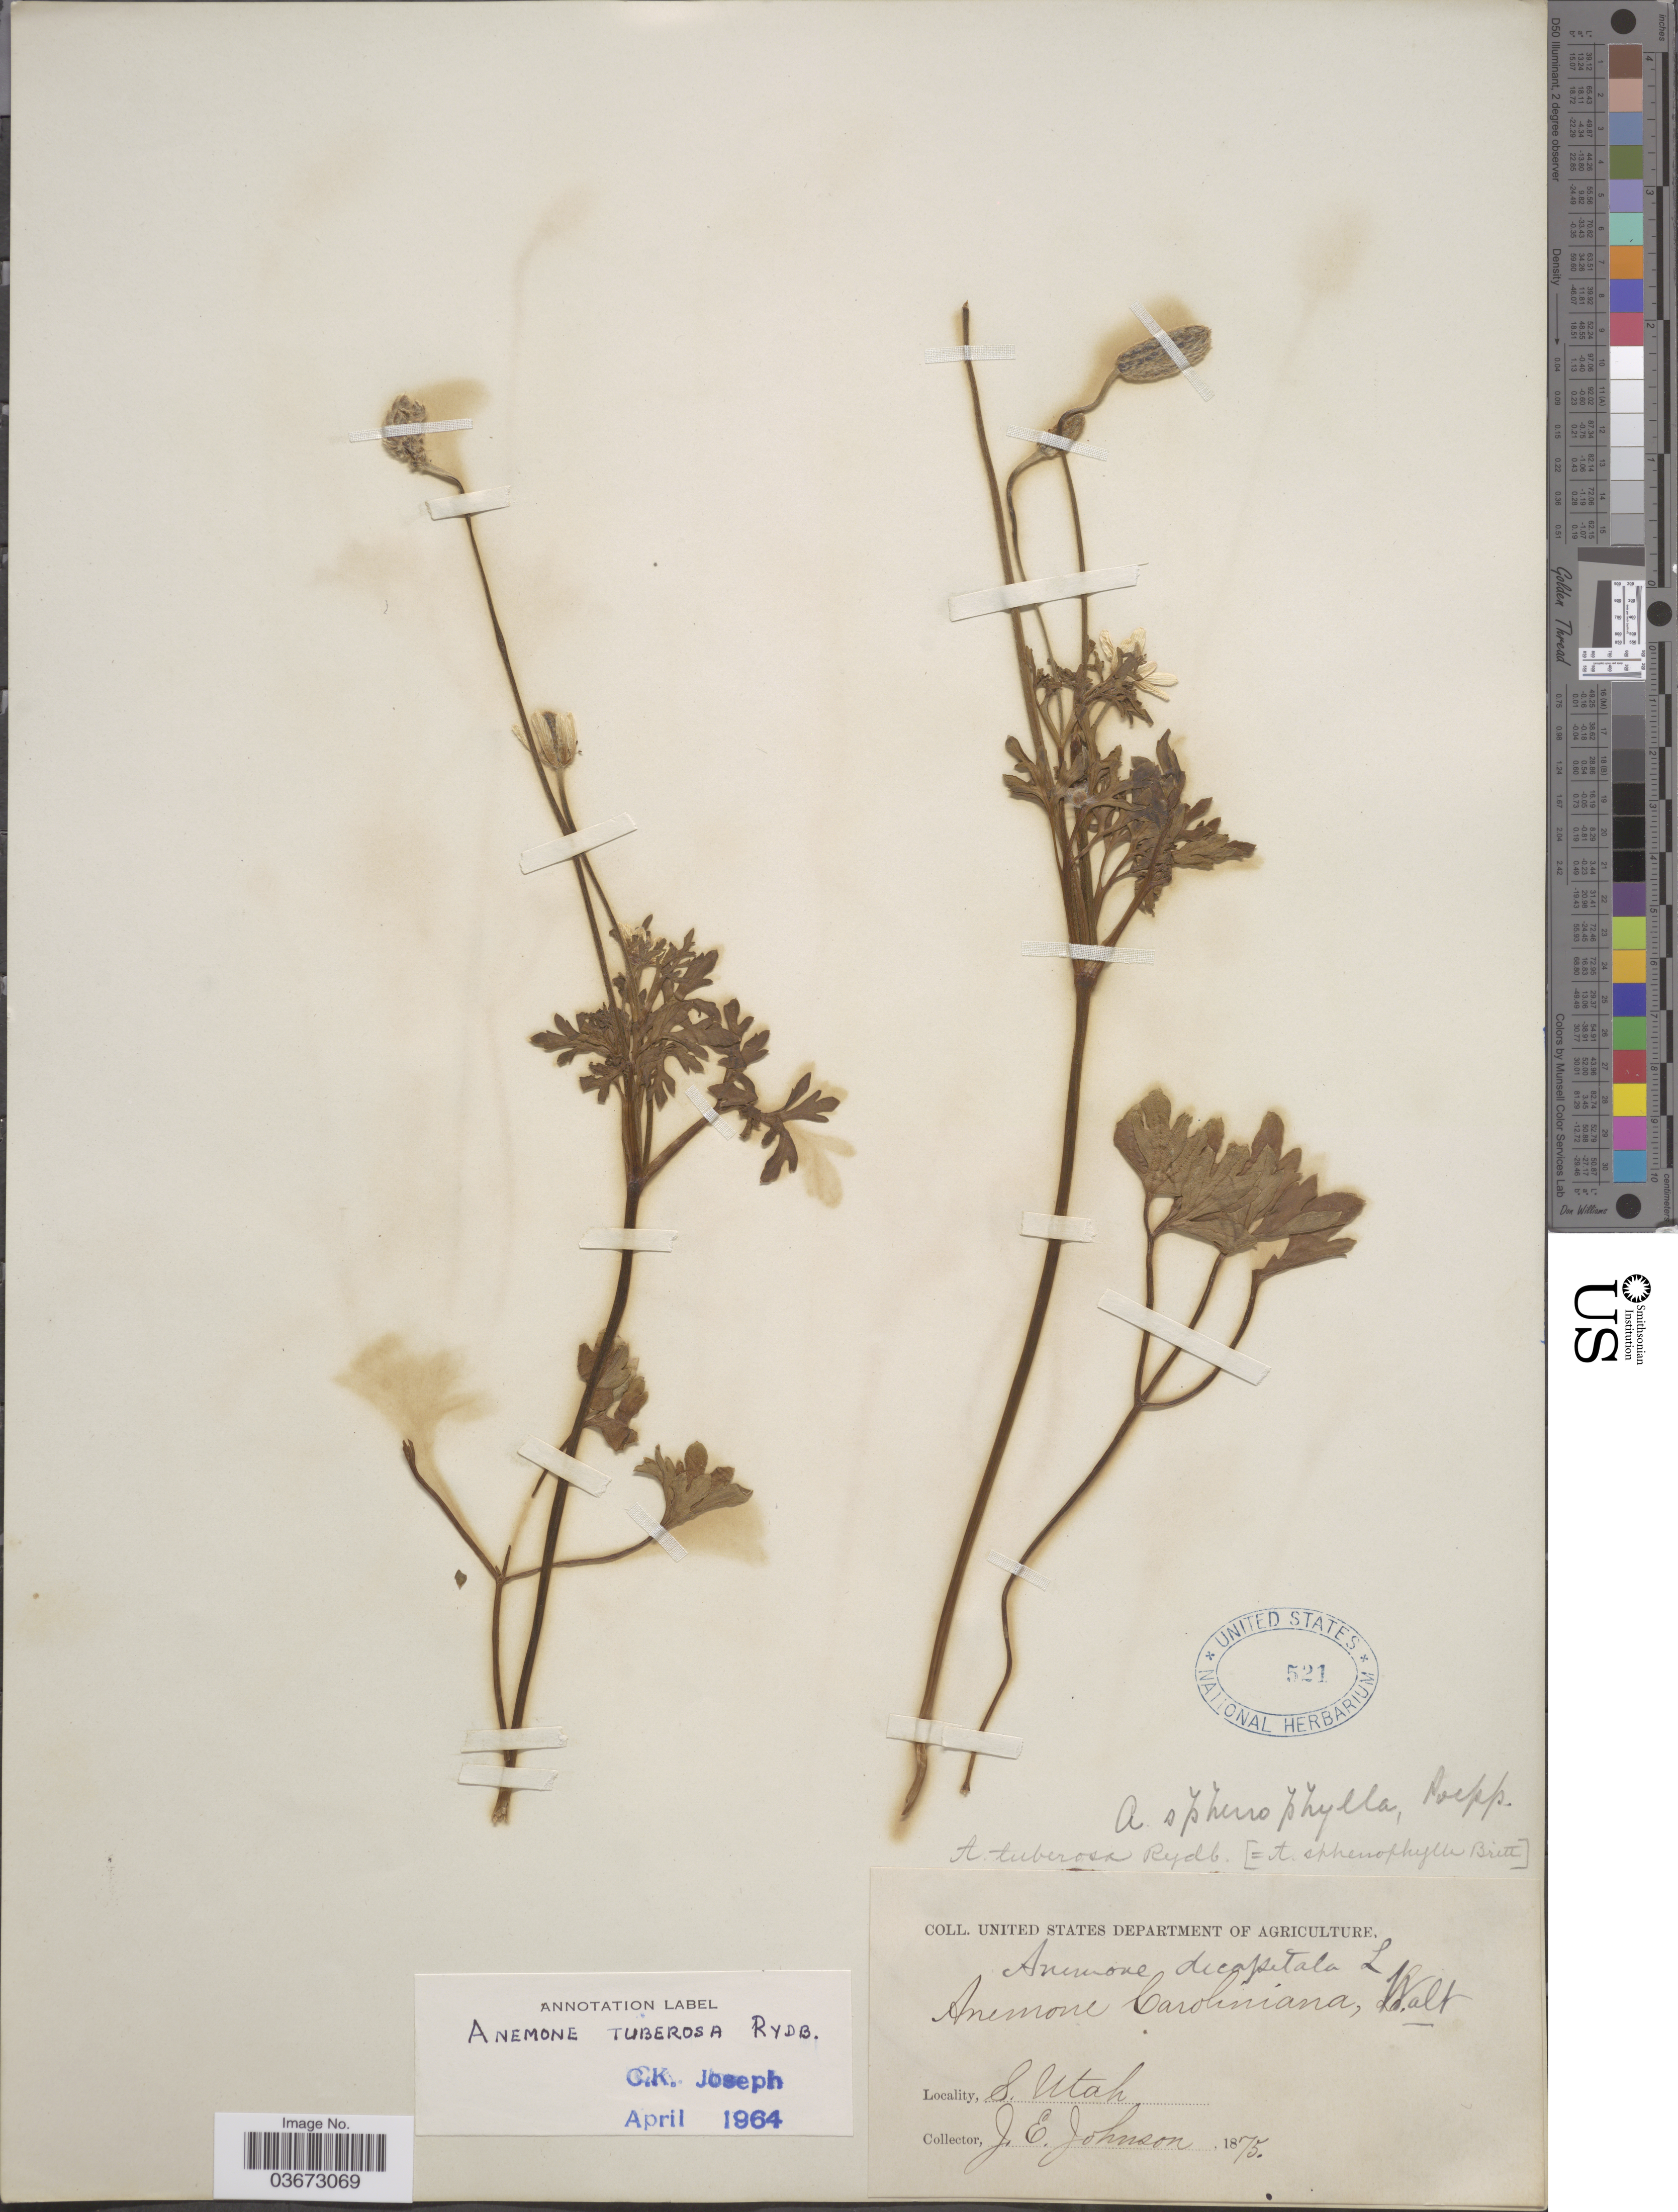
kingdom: Plantae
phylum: Tracheophyta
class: Magnoliopsida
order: Ranunculales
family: Ranunculaceae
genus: Anemone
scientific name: Anemone tuberosa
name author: Rydb.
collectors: J. E. Johnson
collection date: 1875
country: United States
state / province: Utah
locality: S. Utah.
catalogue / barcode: US 521